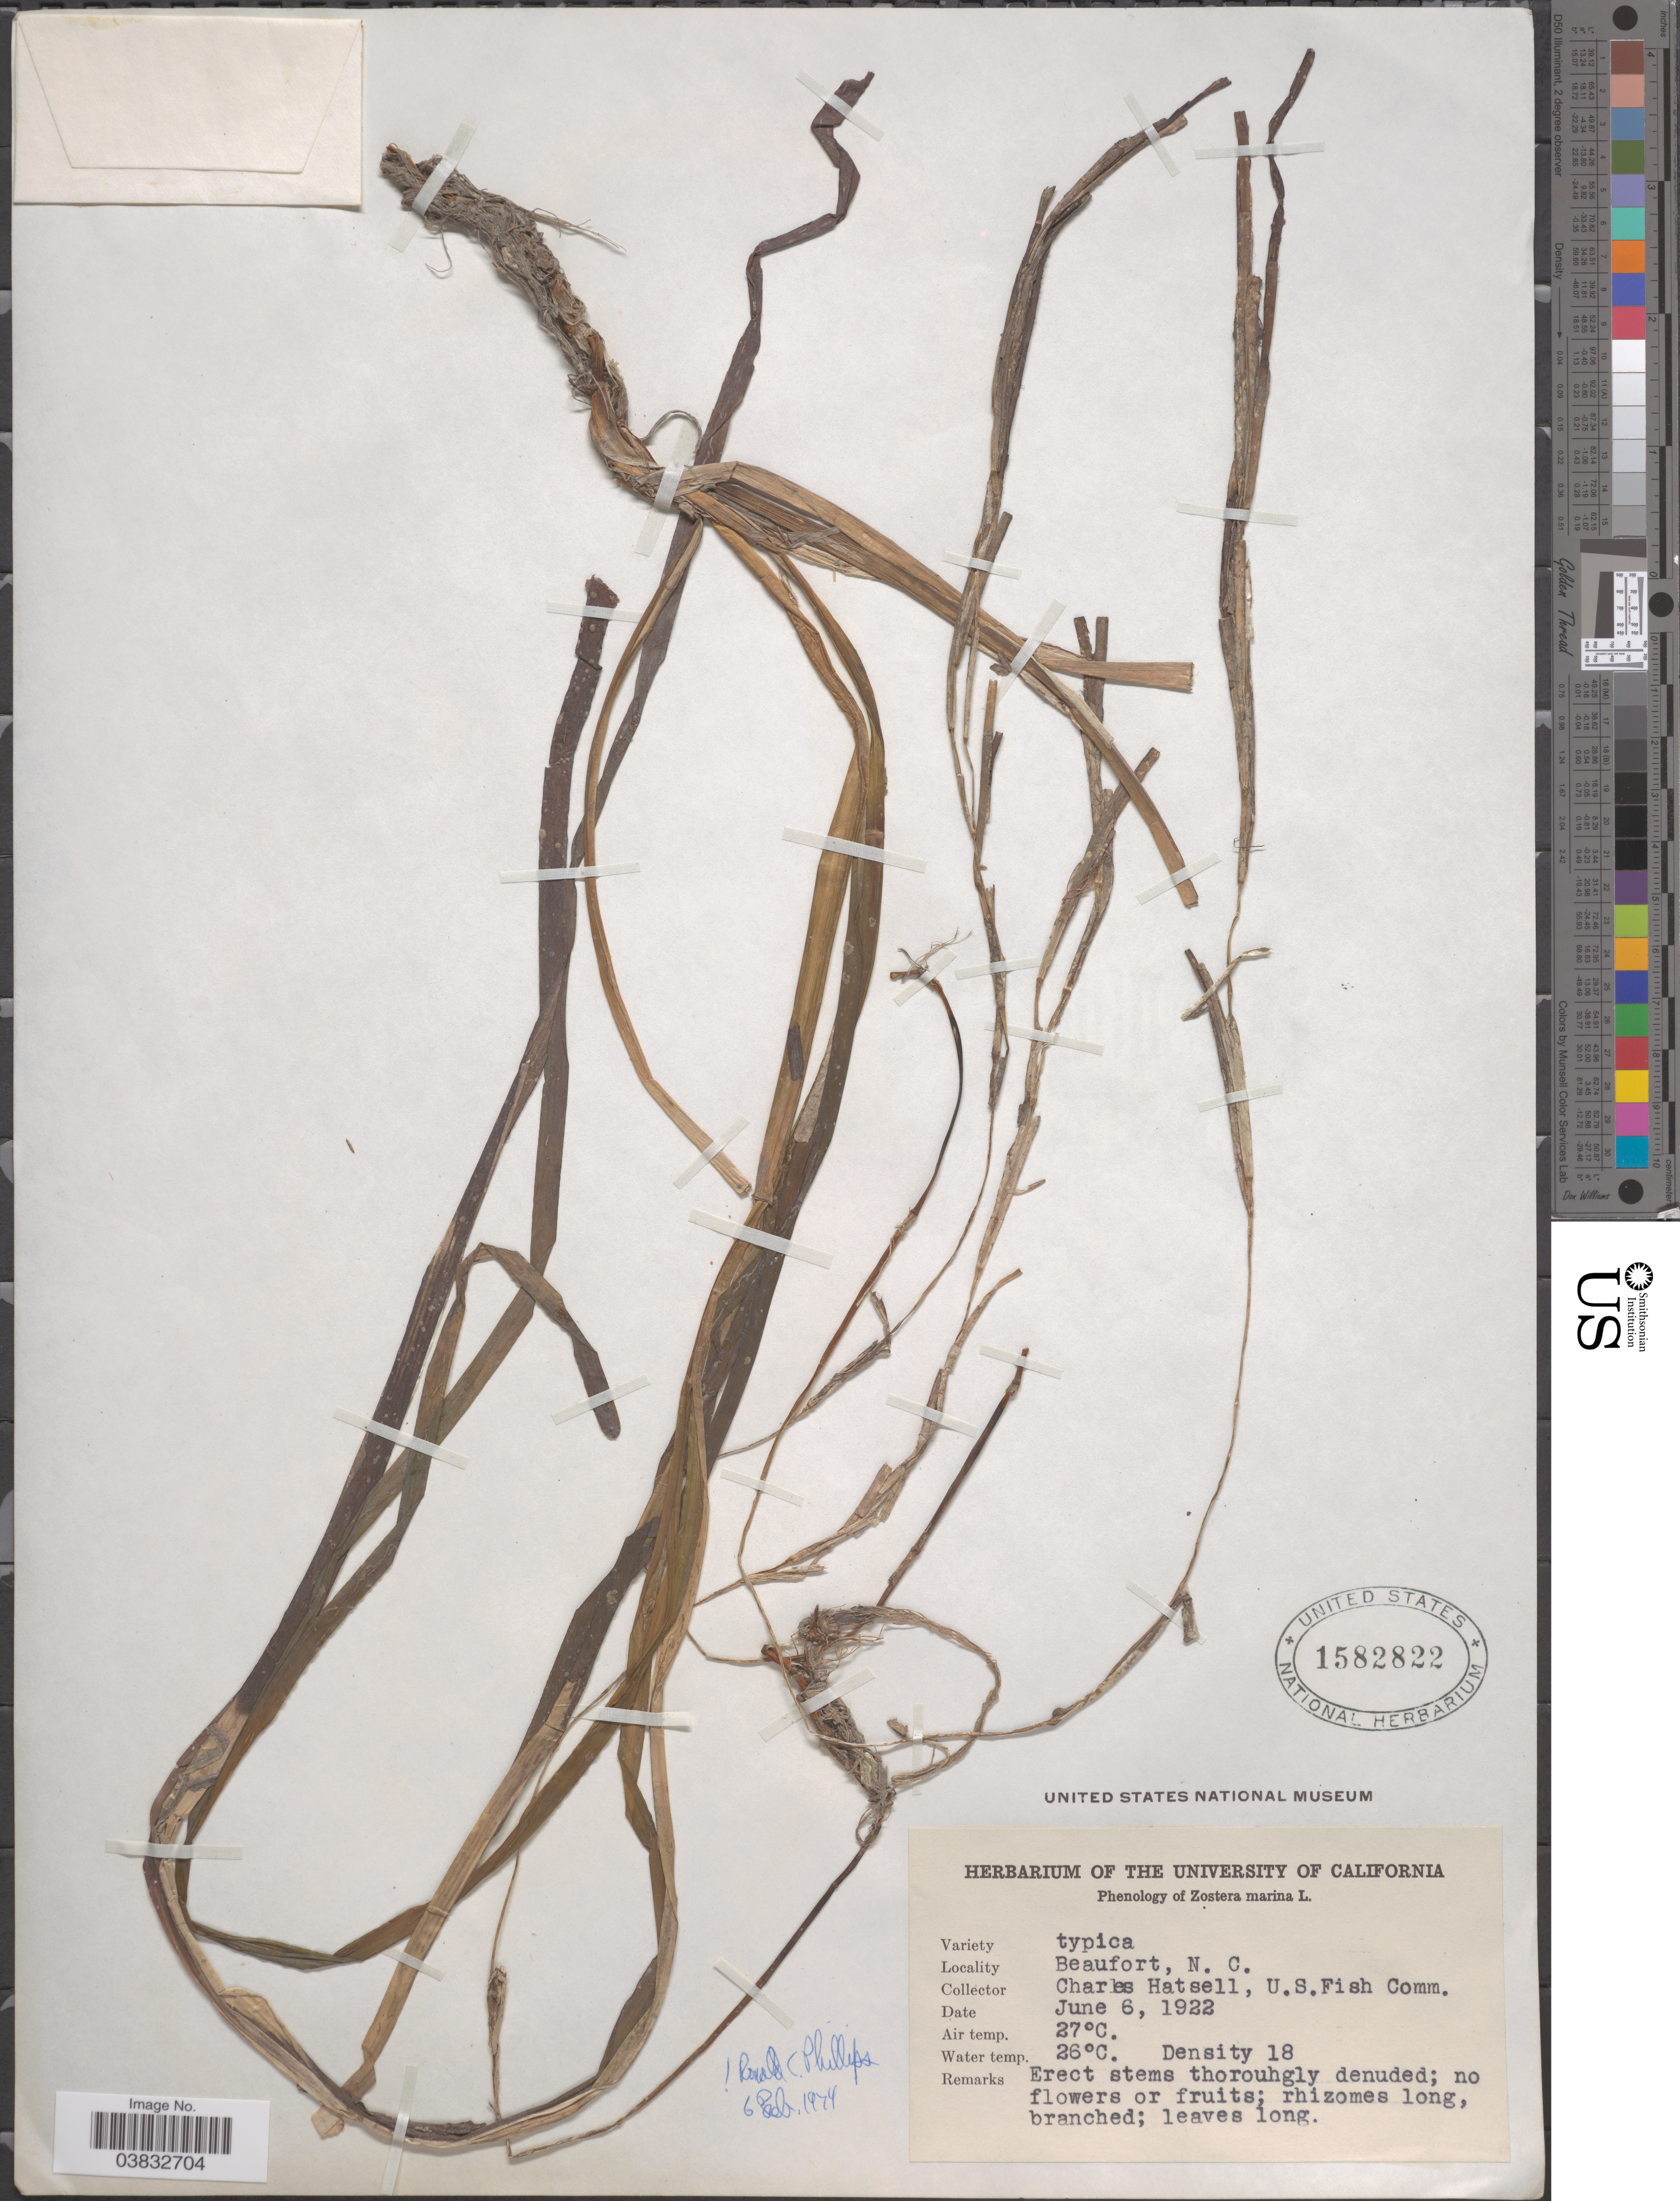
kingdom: Plantae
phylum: Tracheophyta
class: Liliopsida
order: Alismatales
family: Zosteraceae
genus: Zostera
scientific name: Zostera marina var. marina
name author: L.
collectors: C. Hatsell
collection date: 1922-06-06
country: United States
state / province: North Carolina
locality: Beaufort.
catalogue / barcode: US 1582822